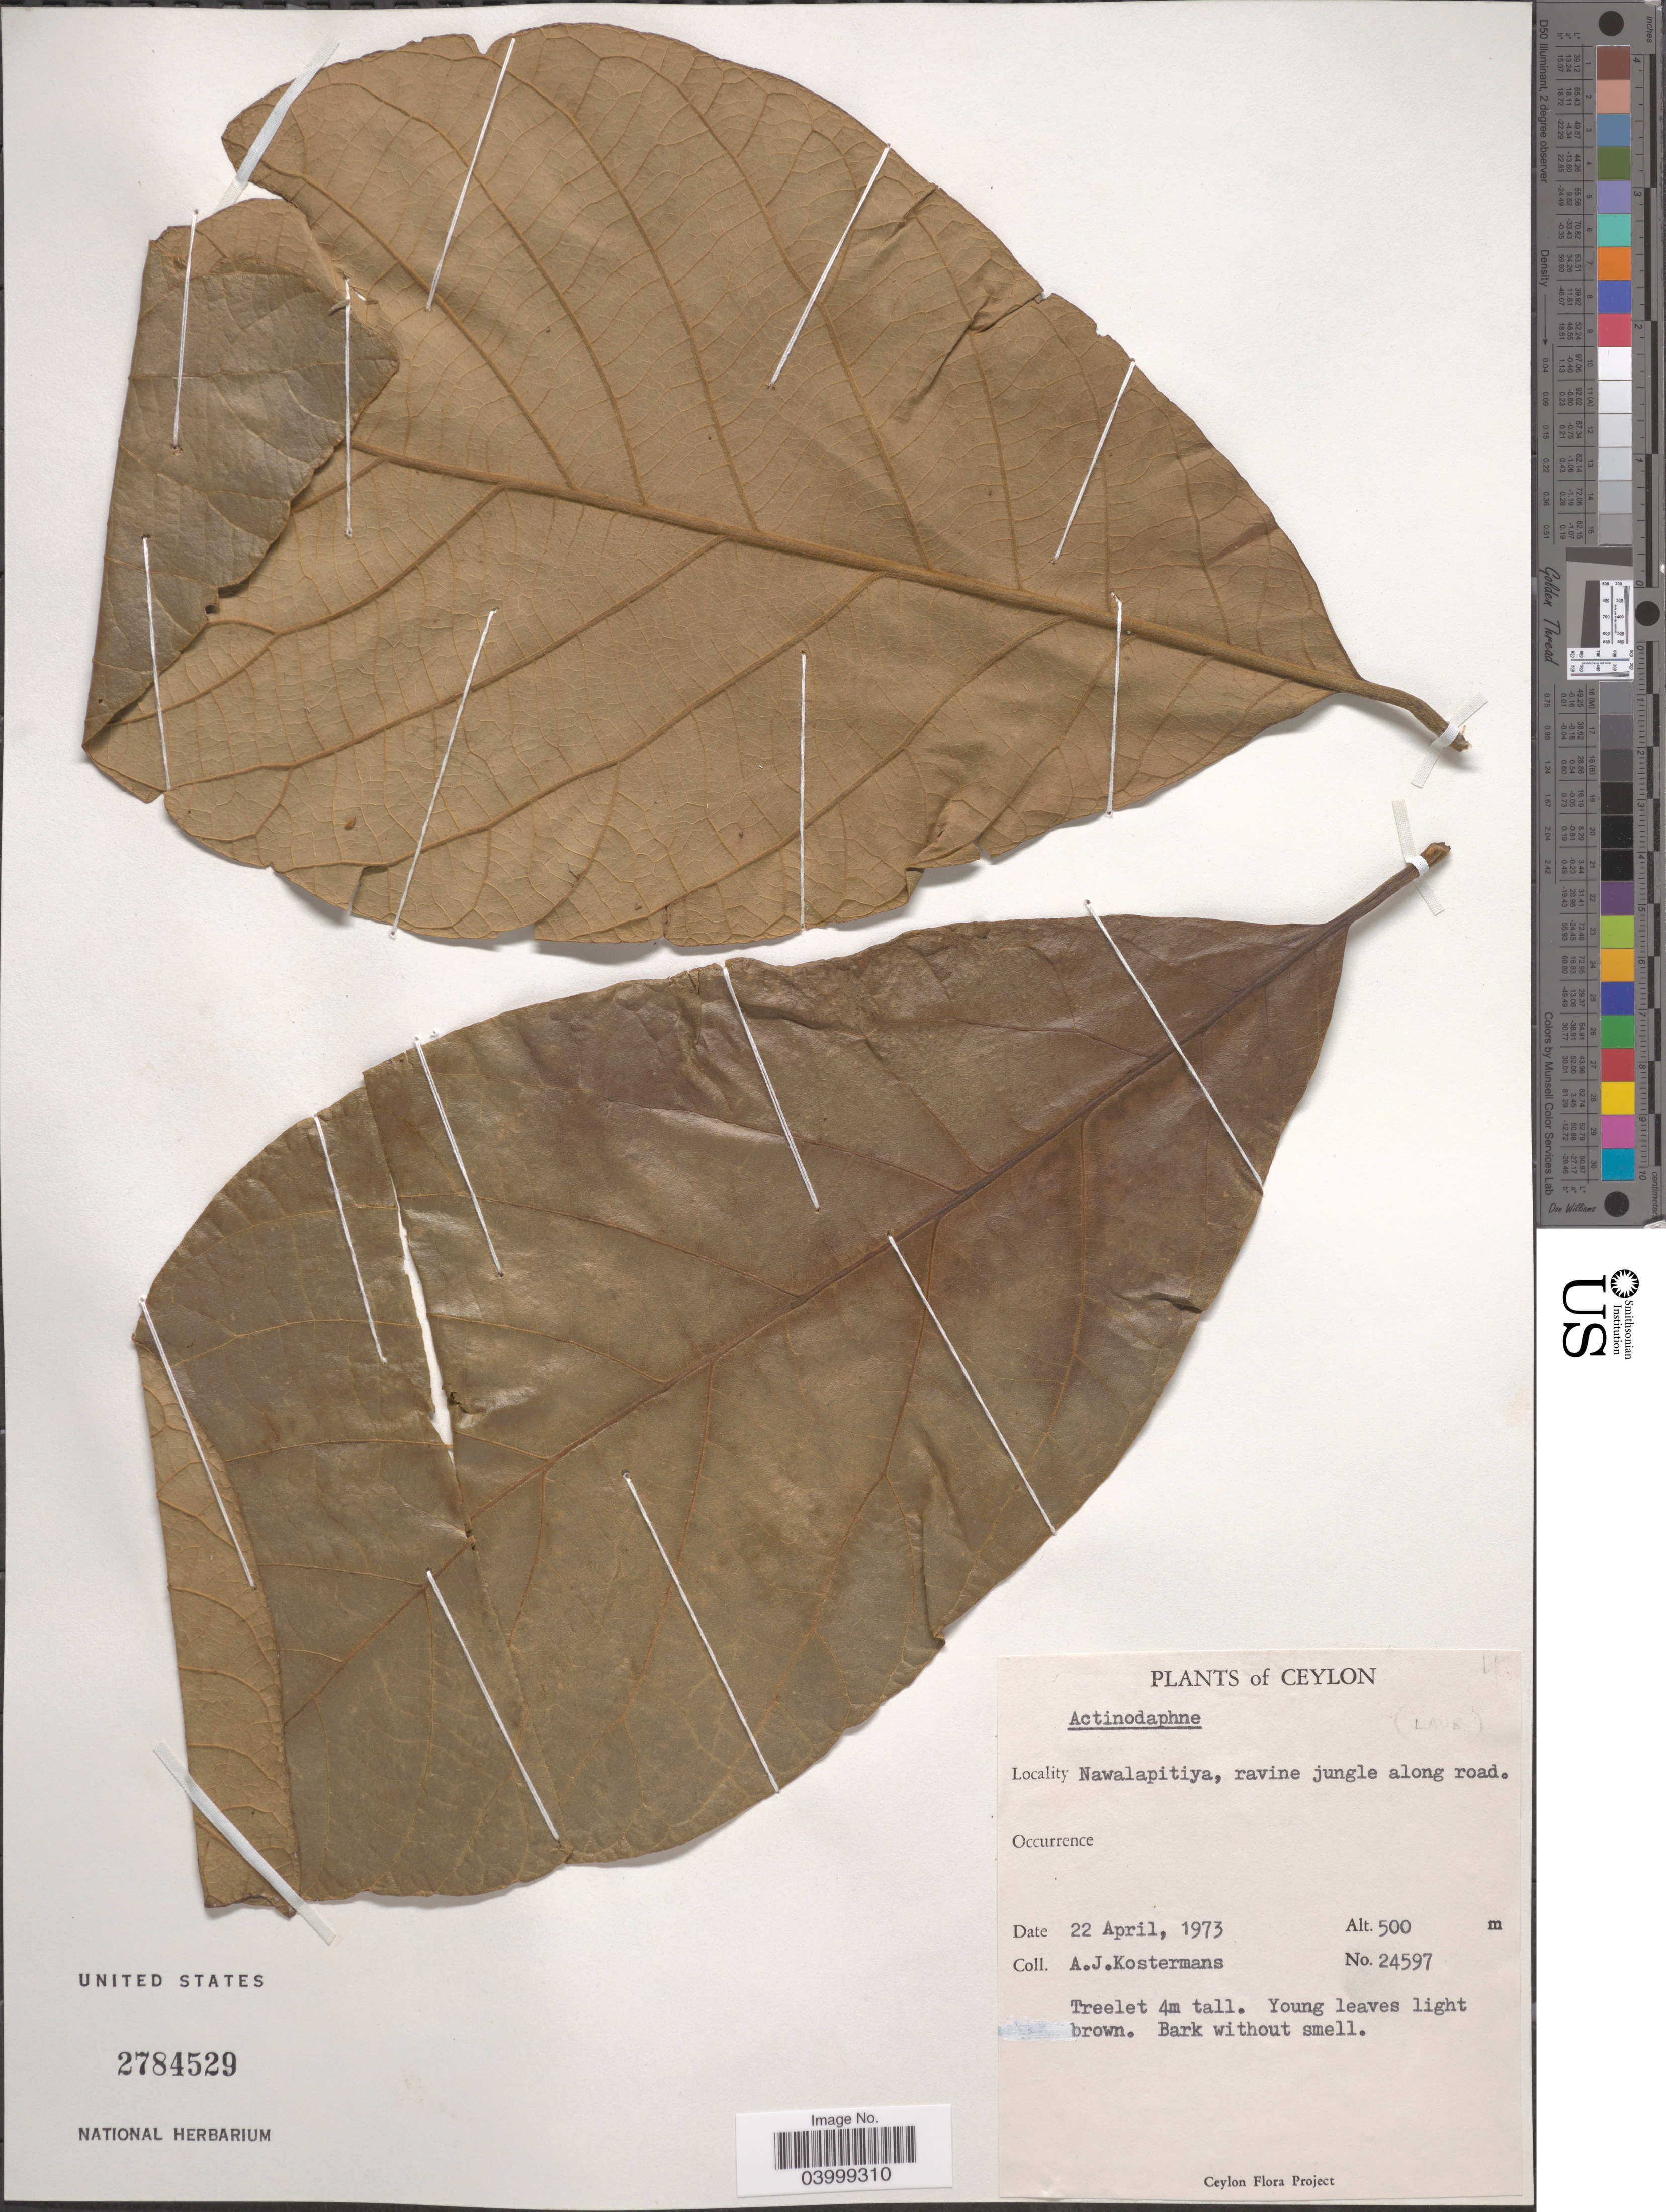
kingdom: Plantae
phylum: Tracheophyta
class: Magnoliopsida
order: Laurales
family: Lauraceae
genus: Actinodaphne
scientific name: Actinodaphne sp.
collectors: A. J. G. Kostermans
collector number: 24597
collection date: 1973-04-22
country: Sri Lanka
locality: Ceylon. Nawalapitiya.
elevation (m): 500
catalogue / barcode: US 2784529